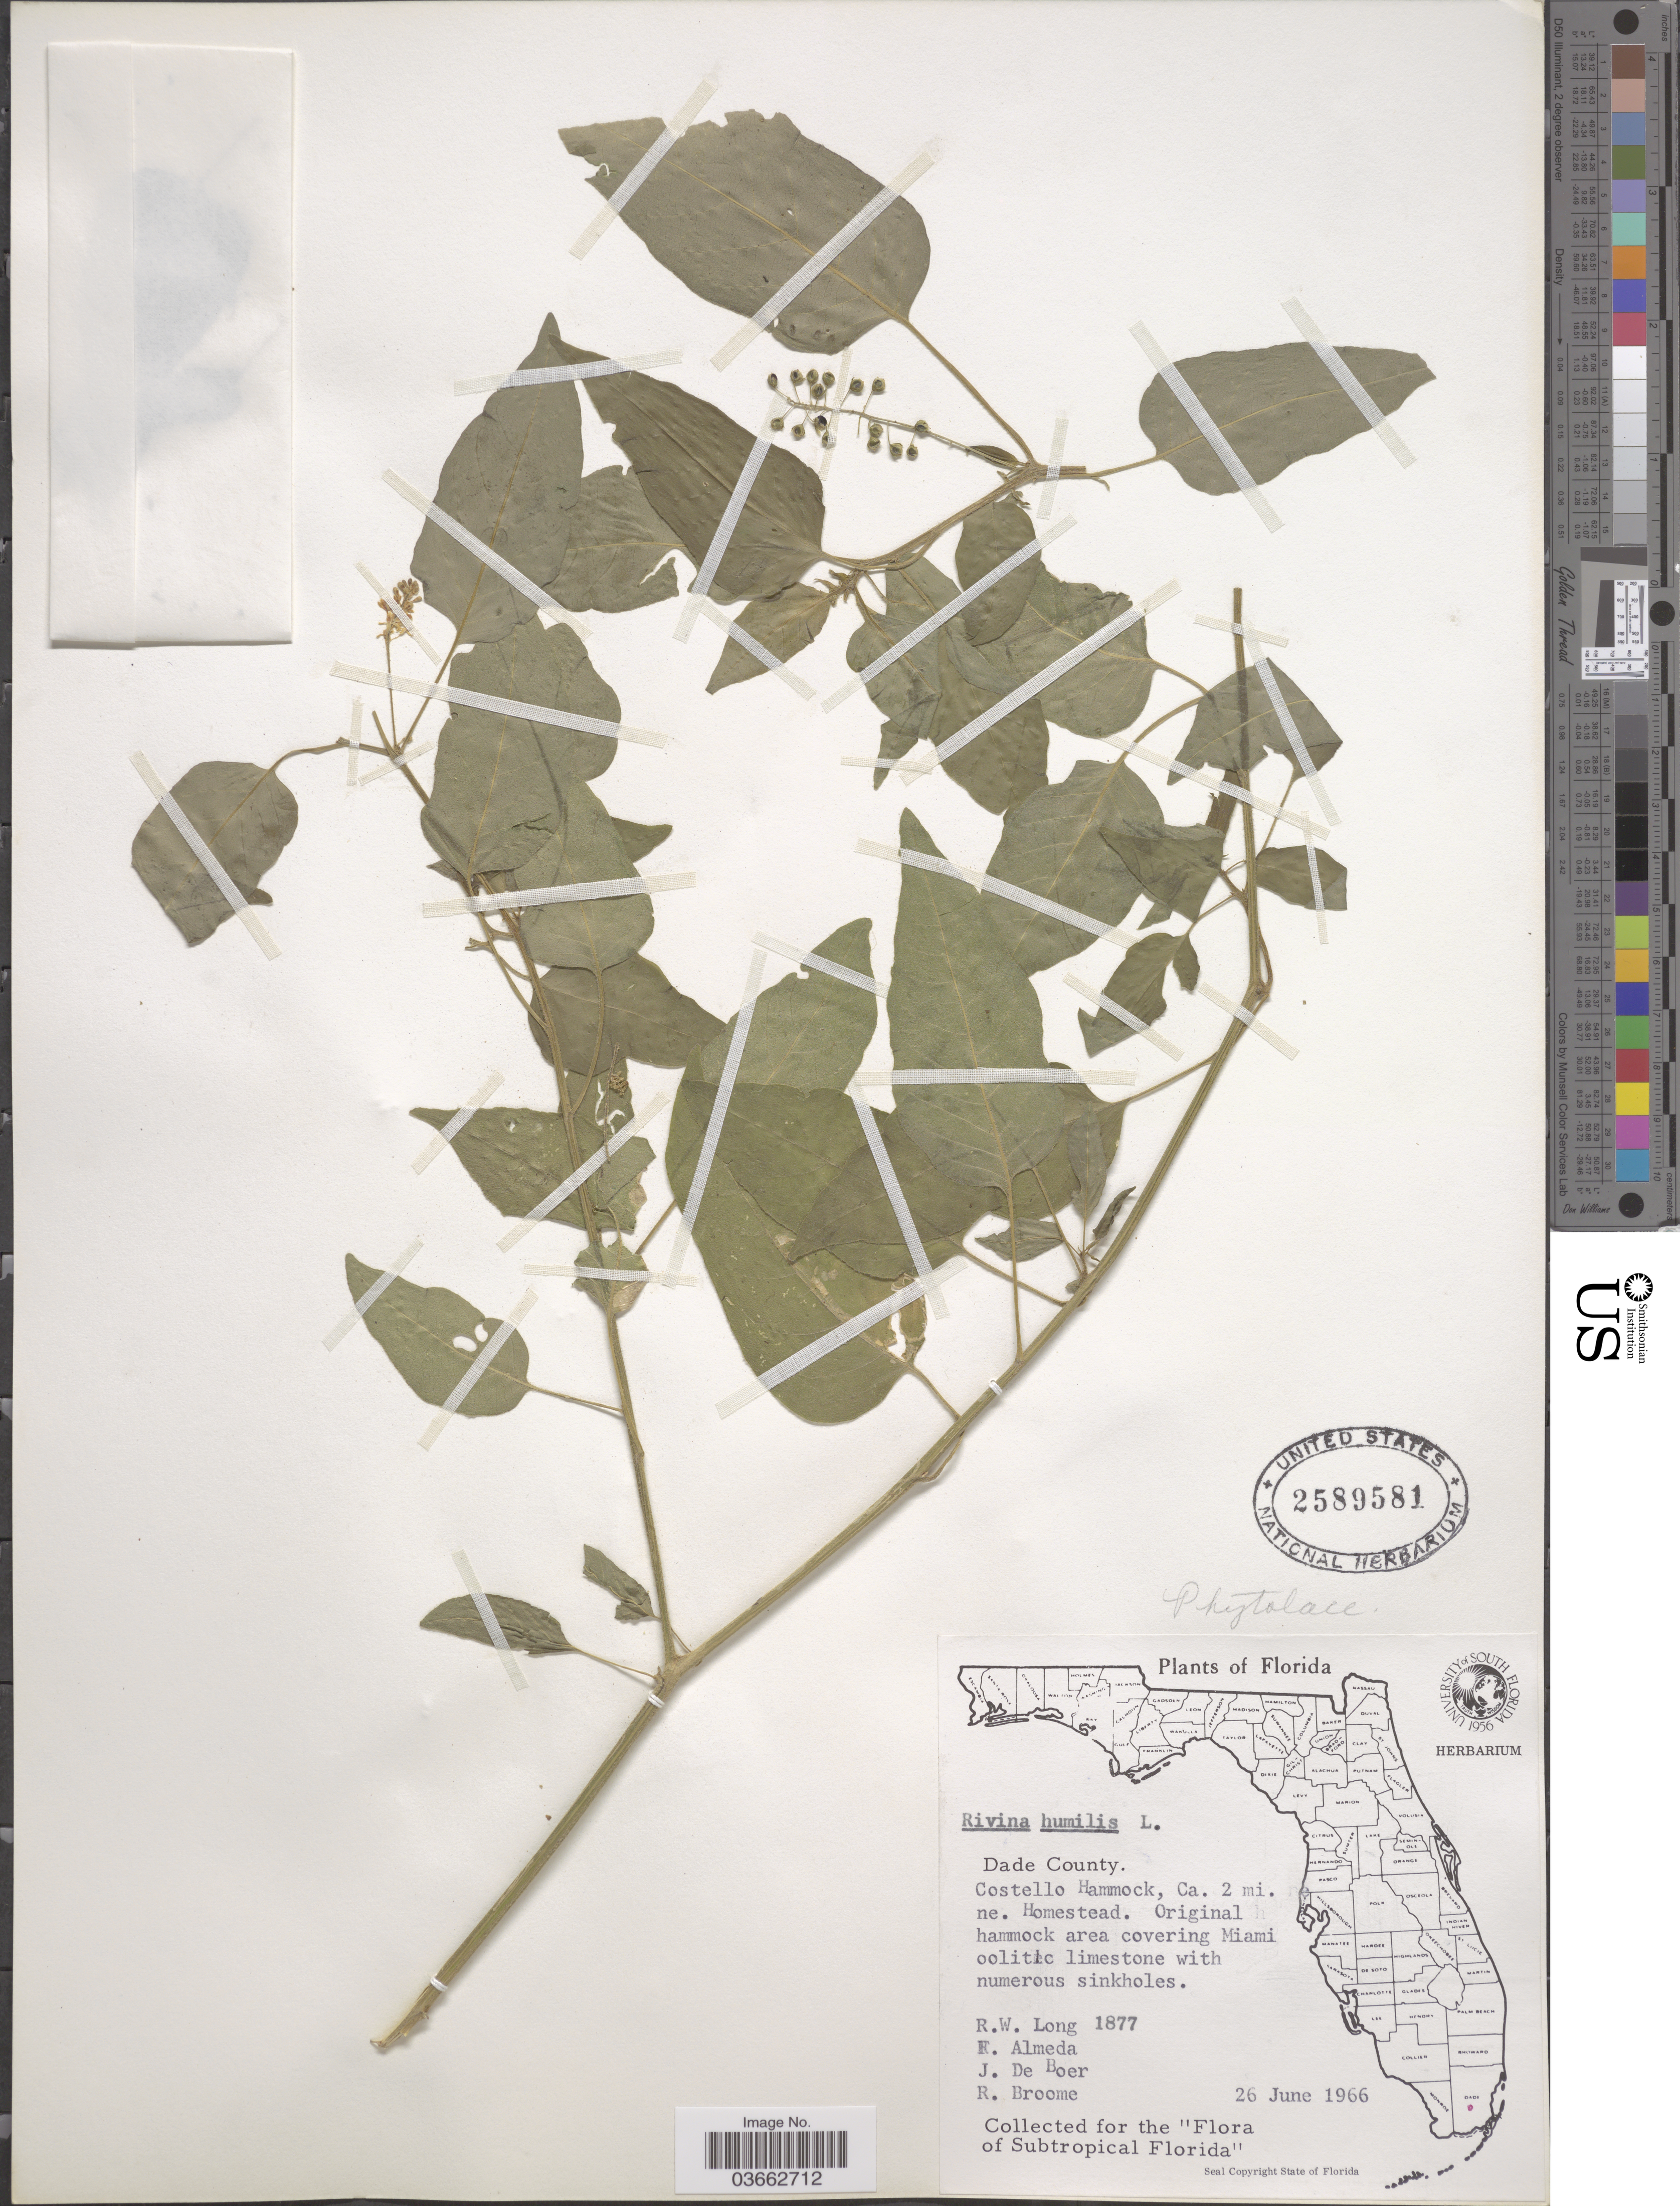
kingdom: Plantae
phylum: Tracheophyta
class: Magnoliopsida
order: Caryophyllales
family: Phytolaccaceae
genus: Rivina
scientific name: Rivina humilis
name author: L.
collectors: R. W. Long, F. Almeda, J. de Boer & R. Broome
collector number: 1877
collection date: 1966-06-26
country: United States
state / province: Florida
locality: Dade County. Costello Hammock, Ca. 2 mi. ne. Homestead. Original hammock area covering Miami oolitic limestone with numerous sinkholes.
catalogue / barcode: US 2589581